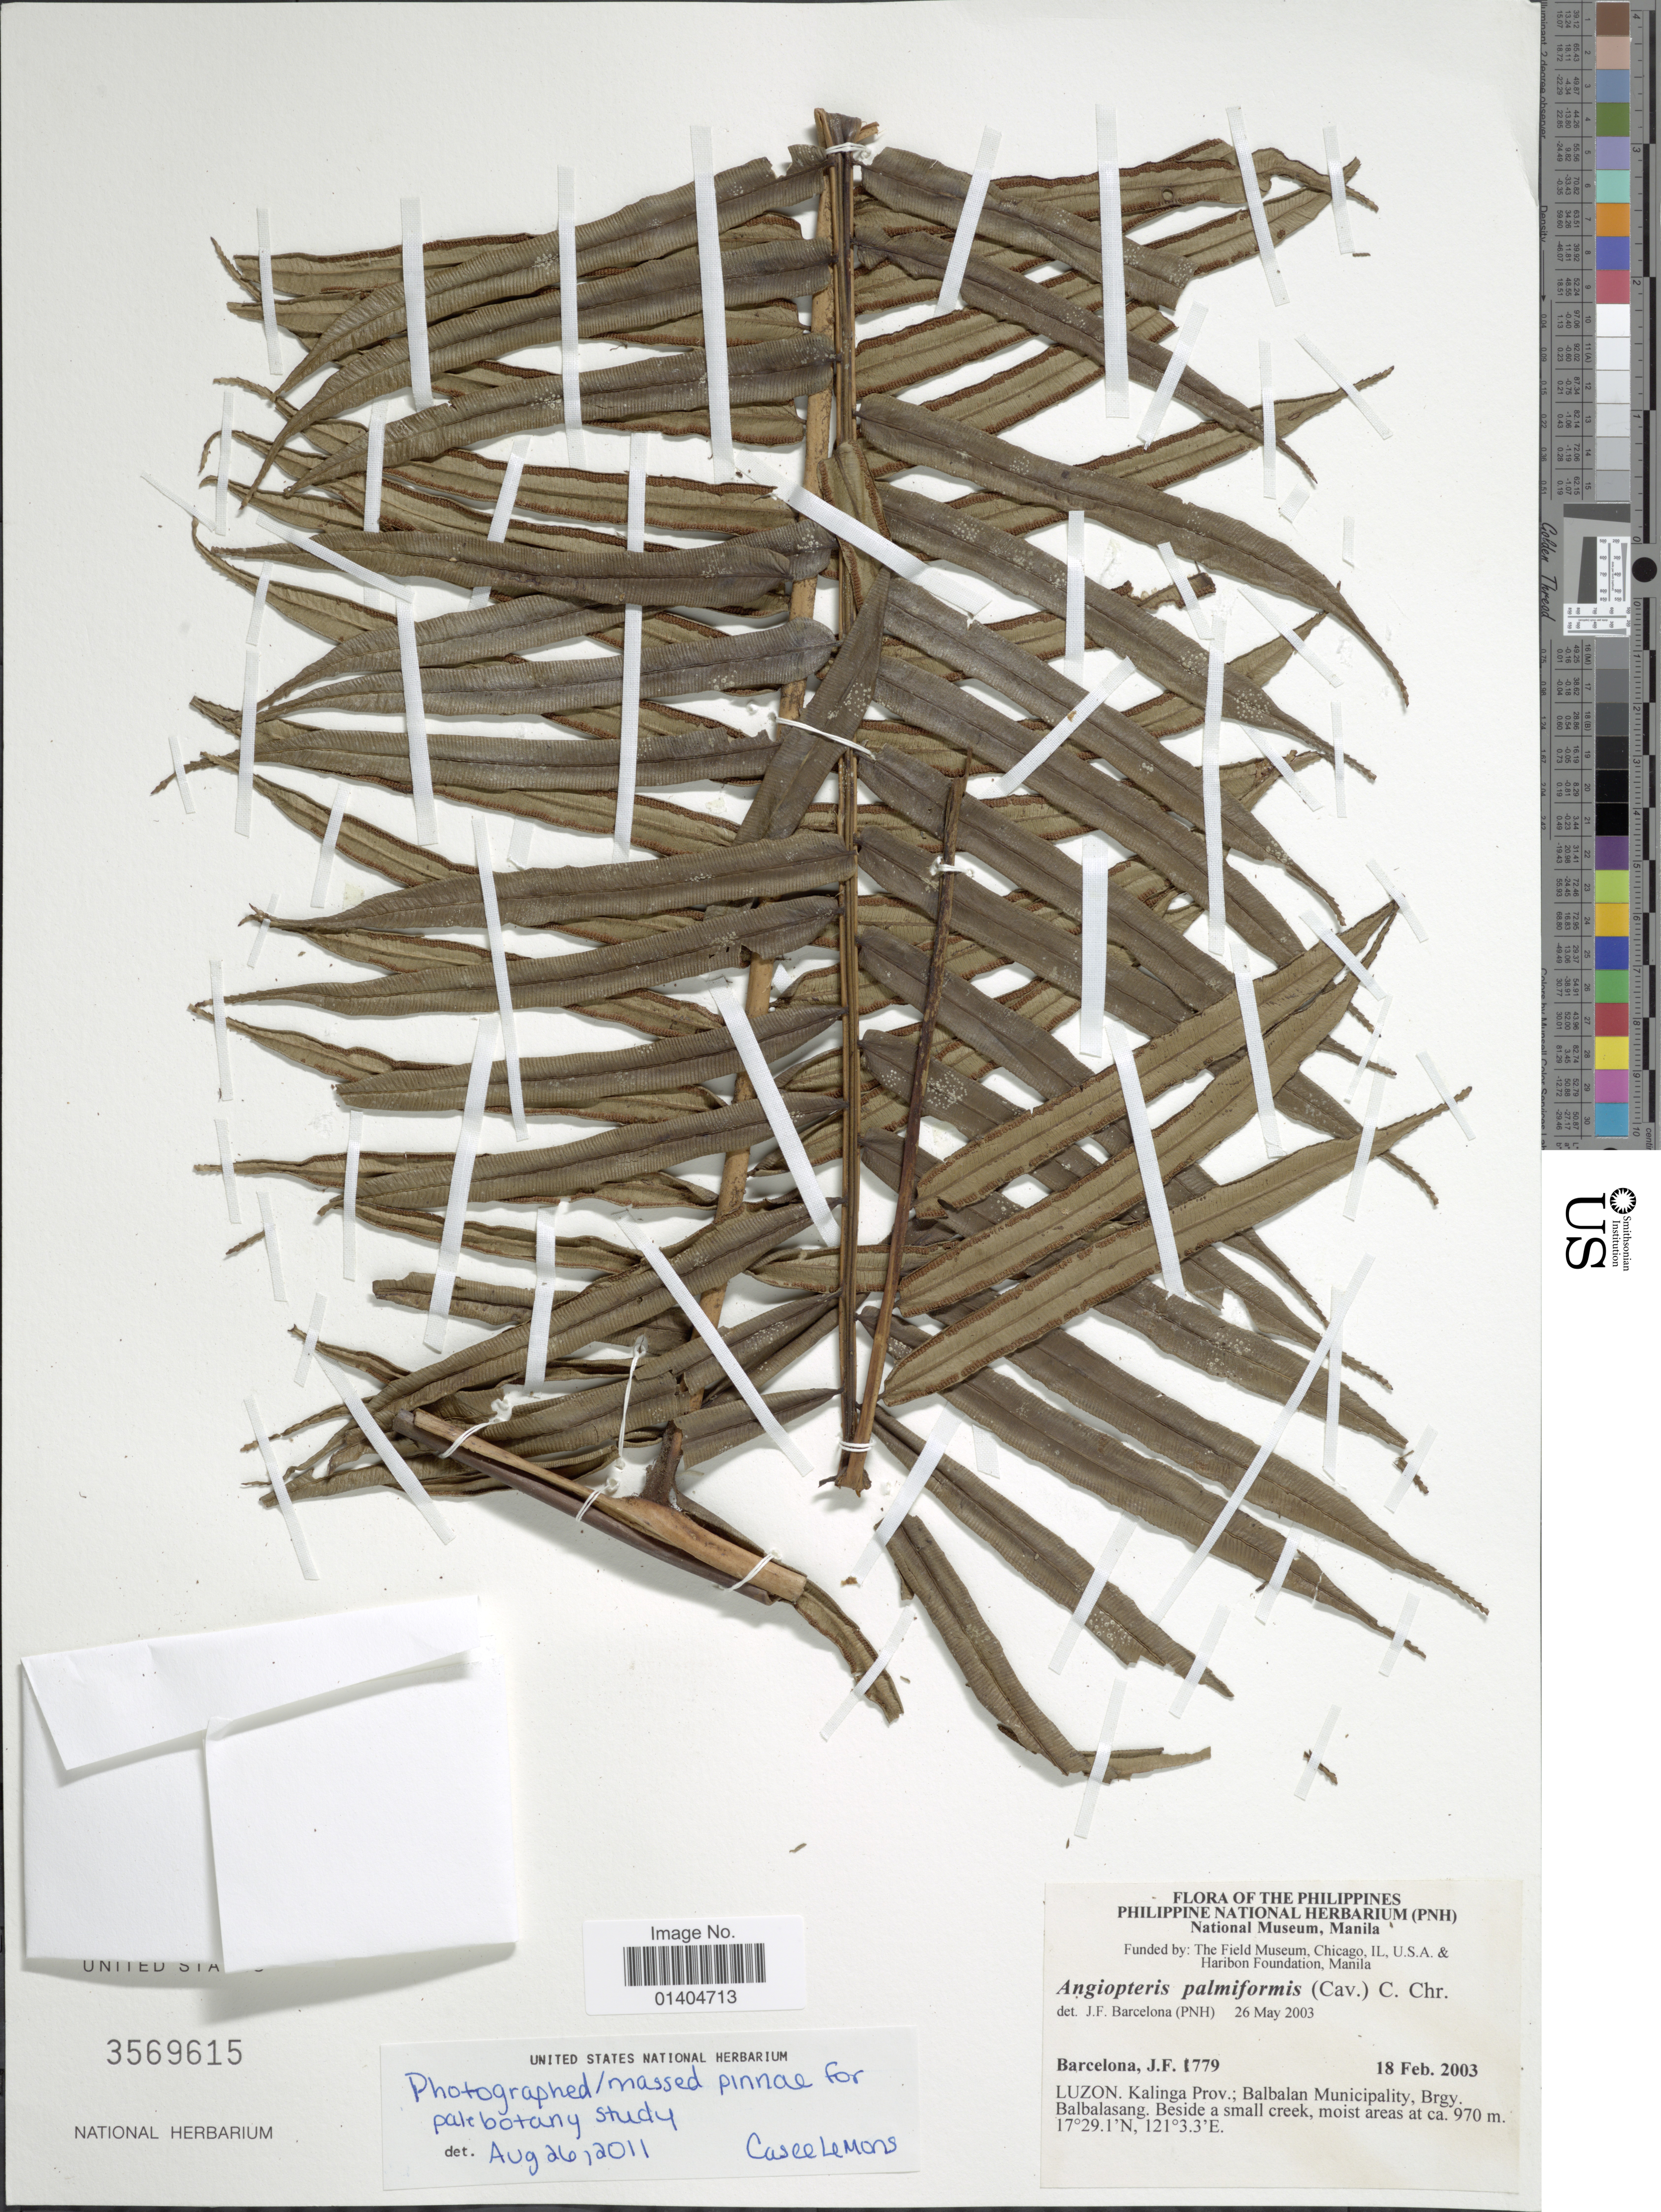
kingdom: Plantae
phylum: Tracheophyta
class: Polypodiopsida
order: Marattiales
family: Marattiaceae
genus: Angiopteris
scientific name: Angiopteris palmiformis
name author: (Cav.) C. Chr.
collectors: J. F. Barcelona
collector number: t779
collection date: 2003-02-18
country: Philippines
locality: Luzon, Kalinga Prov.; Balbalan Municipality, Brgy. Balbalasang. Beside a small creek, moist areas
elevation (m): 970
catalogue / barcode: US 3569615